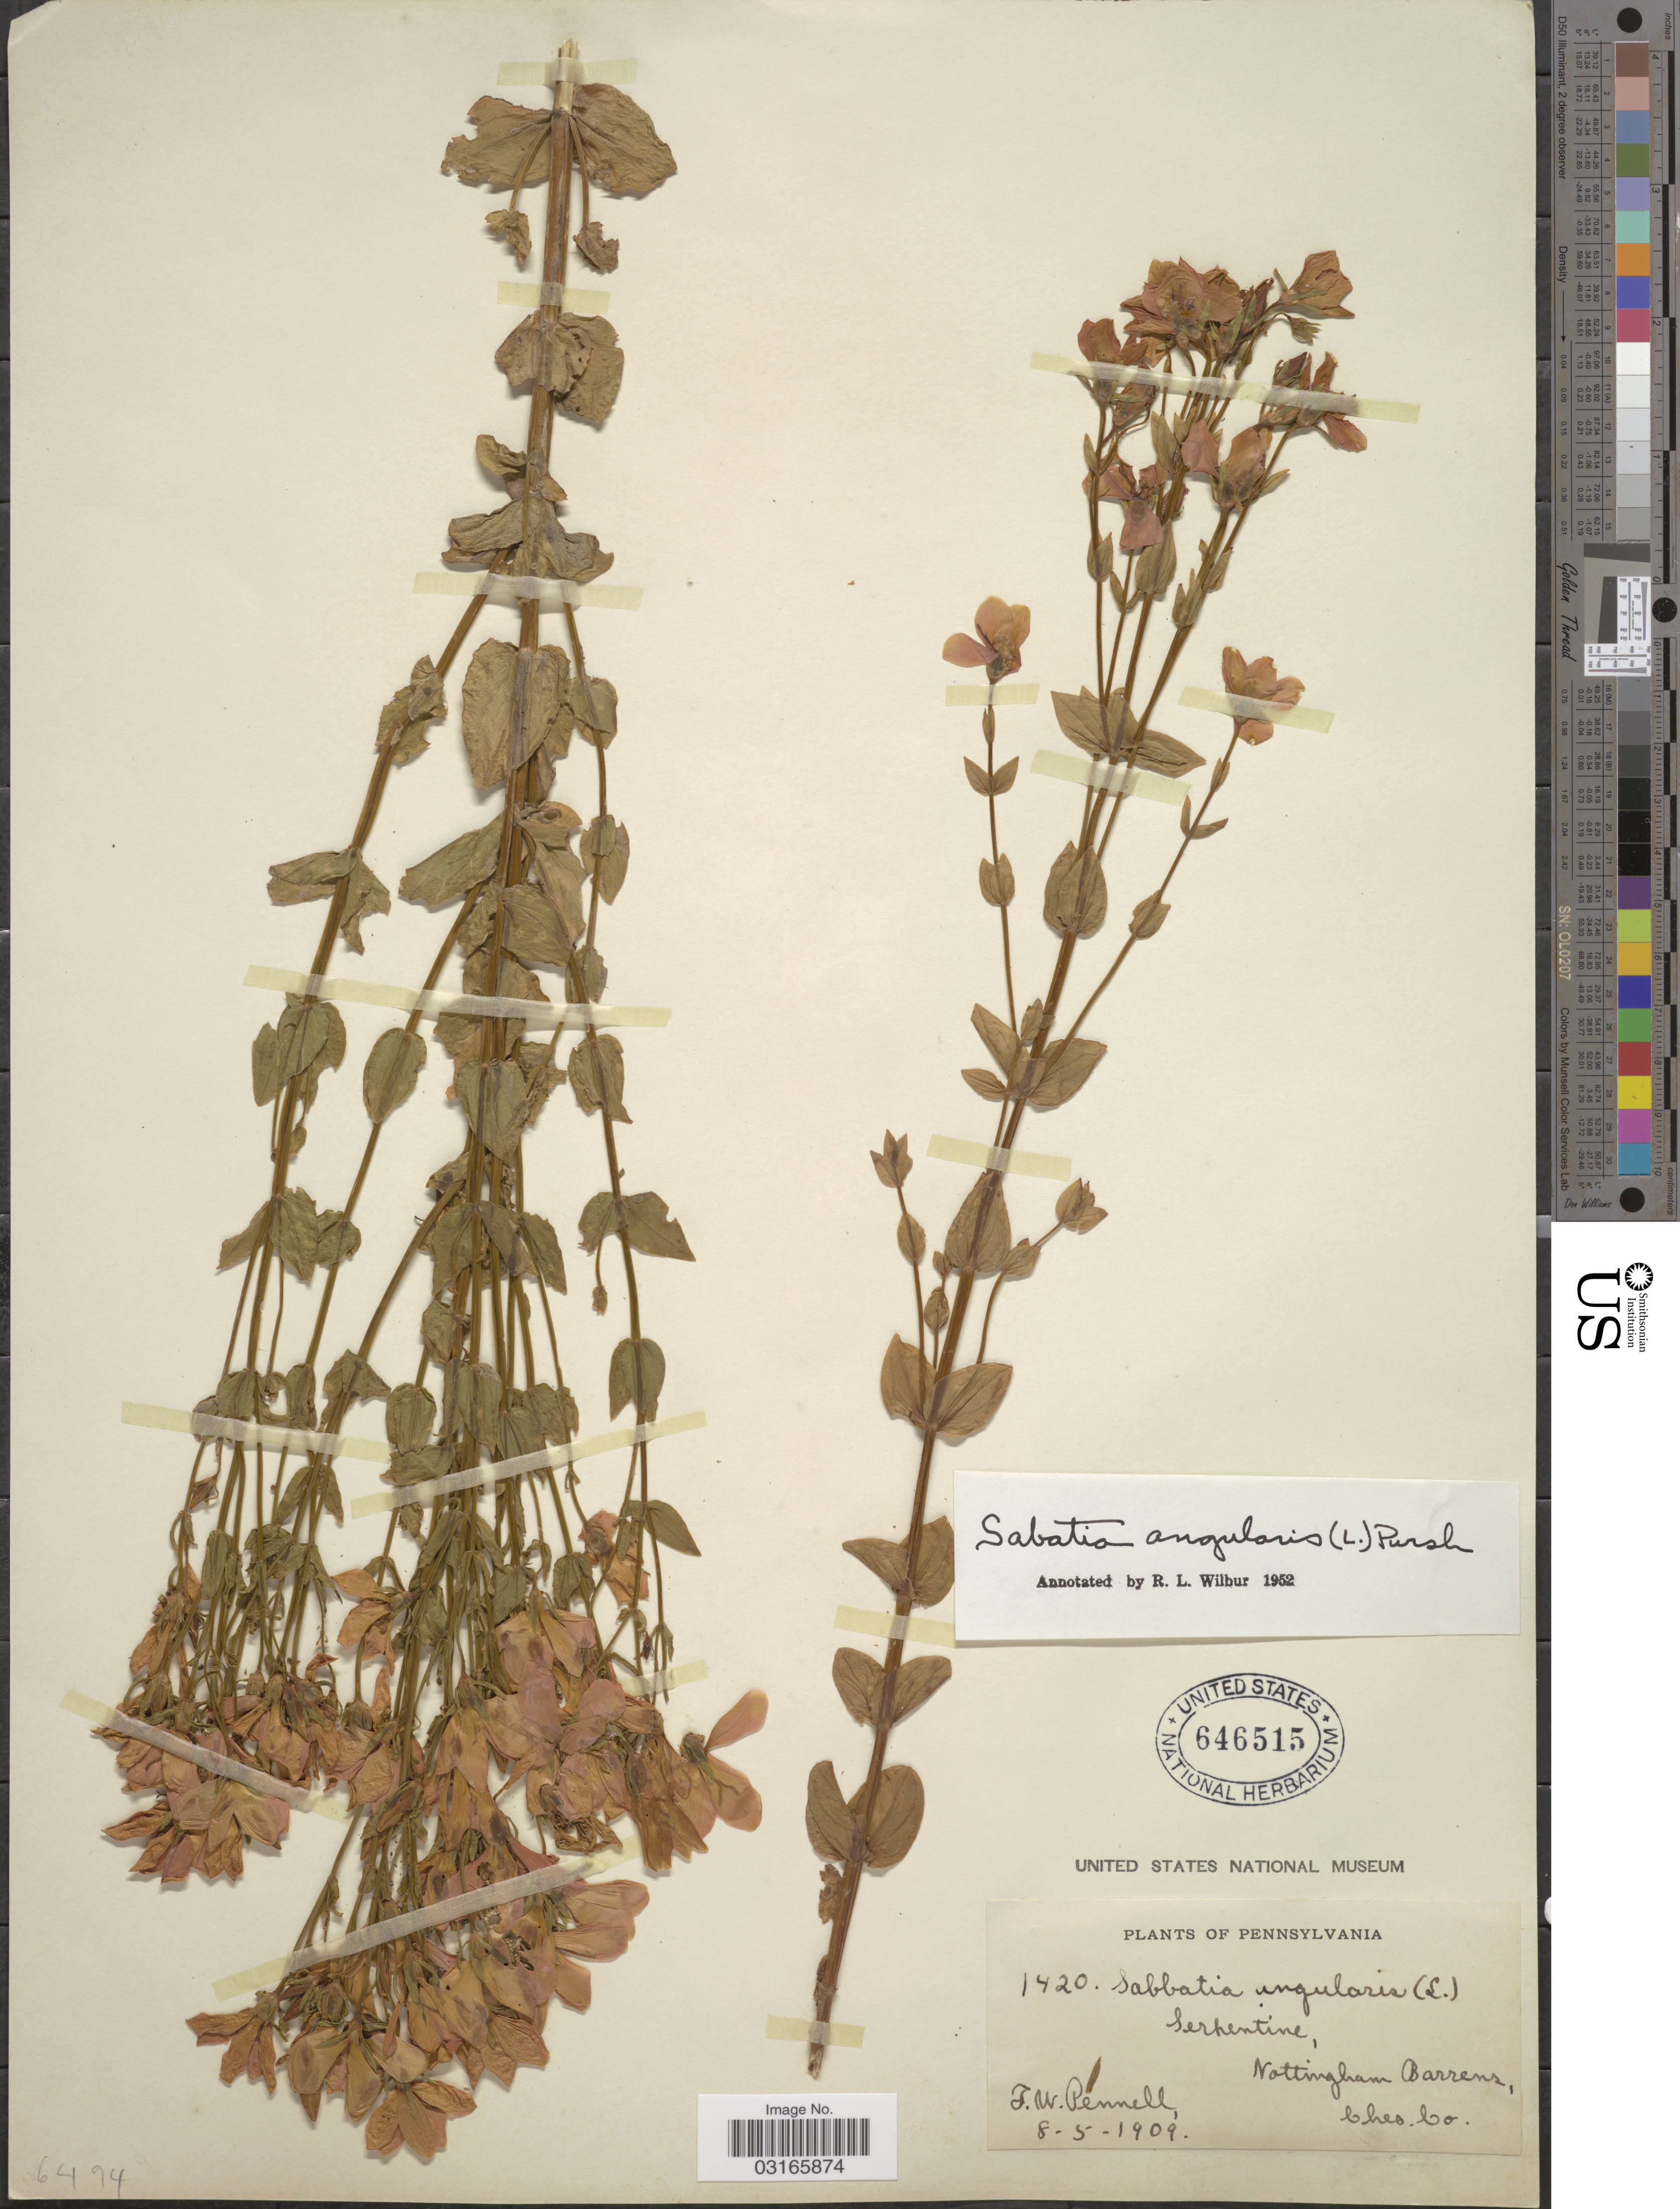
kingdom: Plantae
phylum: Tracheophyta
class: Magnoliopsida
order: Gentianales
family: Gentianaceae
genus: Sabatia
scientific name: Sabatia angularis (L.) Pursh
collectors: F. W. Pennell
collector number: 1420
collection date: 1909-08-05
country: United States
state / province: Pennsylvania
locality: Serpentine, Nottingham Barrens.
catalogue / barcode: US 646515